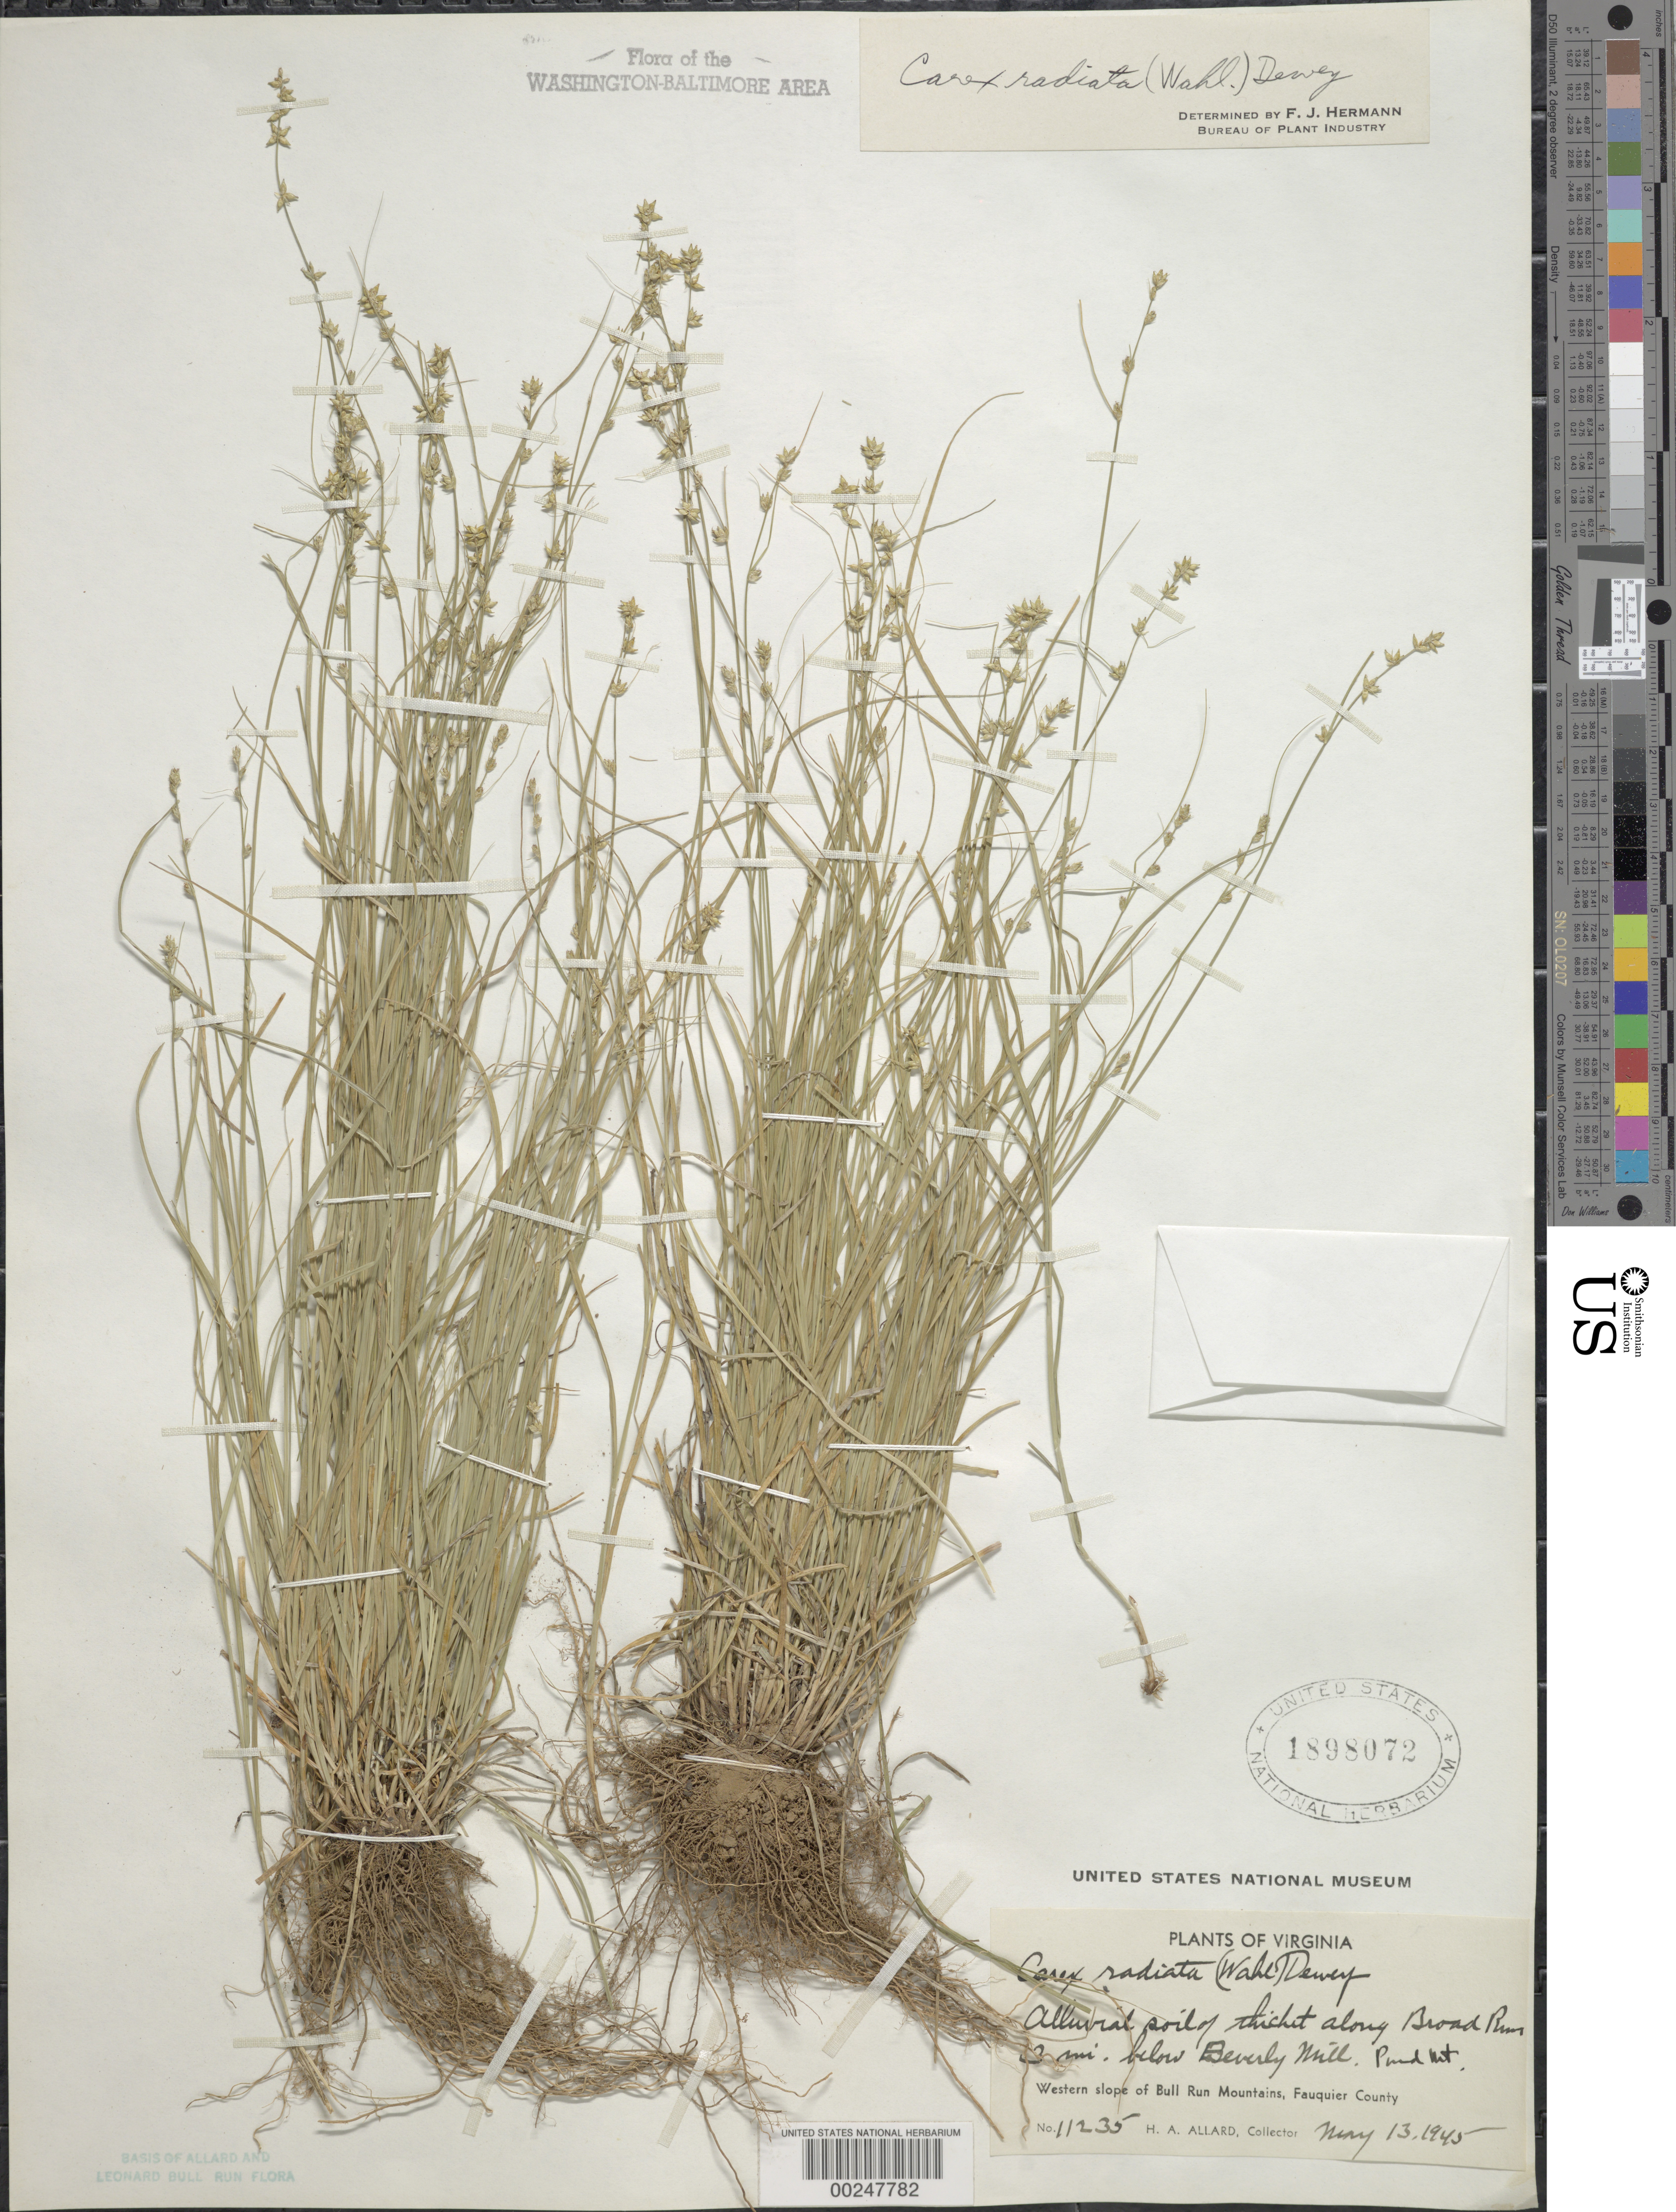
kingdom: Plantae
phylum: Tracheophyta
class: Liliopsida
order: Poales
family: Cyperaceae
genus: Carex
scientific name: Carex radiata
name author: (Wahlenb.) Small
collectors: H. A. Allard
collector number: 11235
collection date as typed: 13 May 1945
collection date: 1945-05-13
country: United States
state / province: Virginia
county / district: Fauquier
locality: Along Broad Run, below Beverly Mill, W slope of Bull Run Mts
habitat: Alluvial soils of thickets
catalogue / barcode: US 1898072